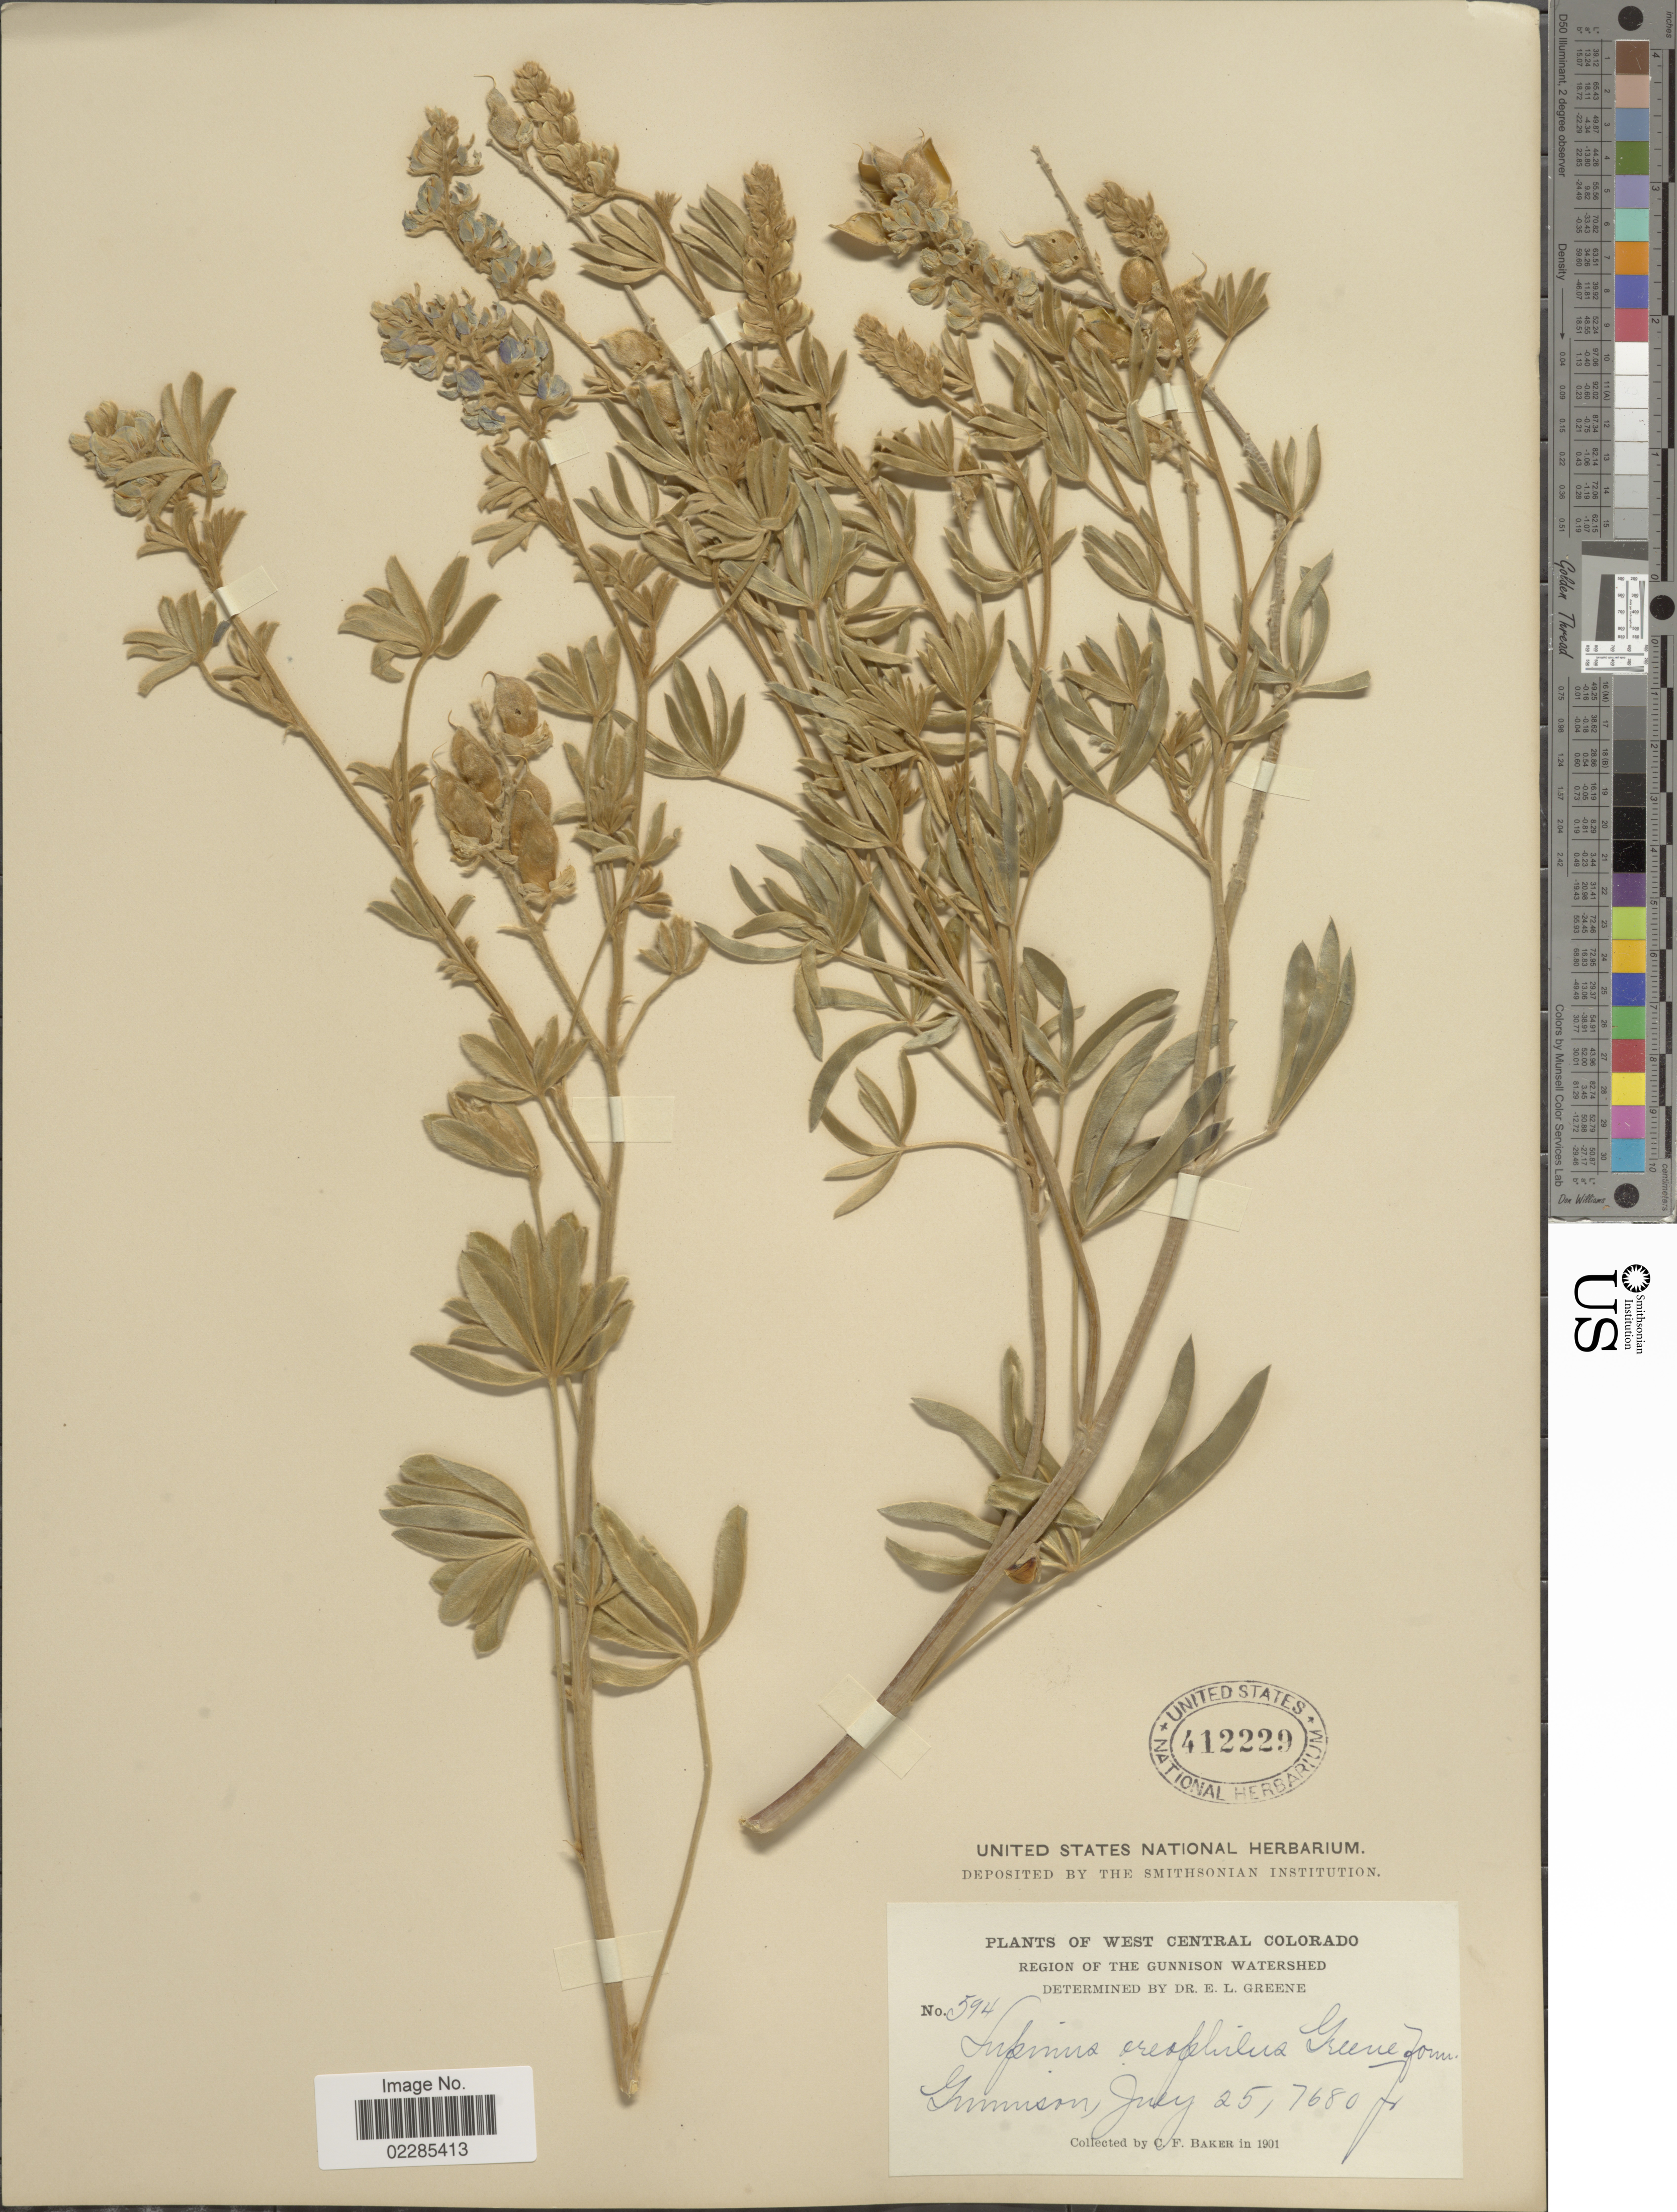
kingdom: Plantae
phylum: Tracheophyta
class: Magnoliopsida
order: Fabales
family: Fabaceae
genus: Lupinus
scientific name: Lupinus greenei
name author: A. Nelson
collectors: C. F. Baker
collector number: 594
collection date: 1901-07-25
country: United States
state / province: Colorado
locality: West Central Colorado, Region of the Gunnison Watershed, Gunnison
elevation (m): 2341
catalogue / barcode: US 412229